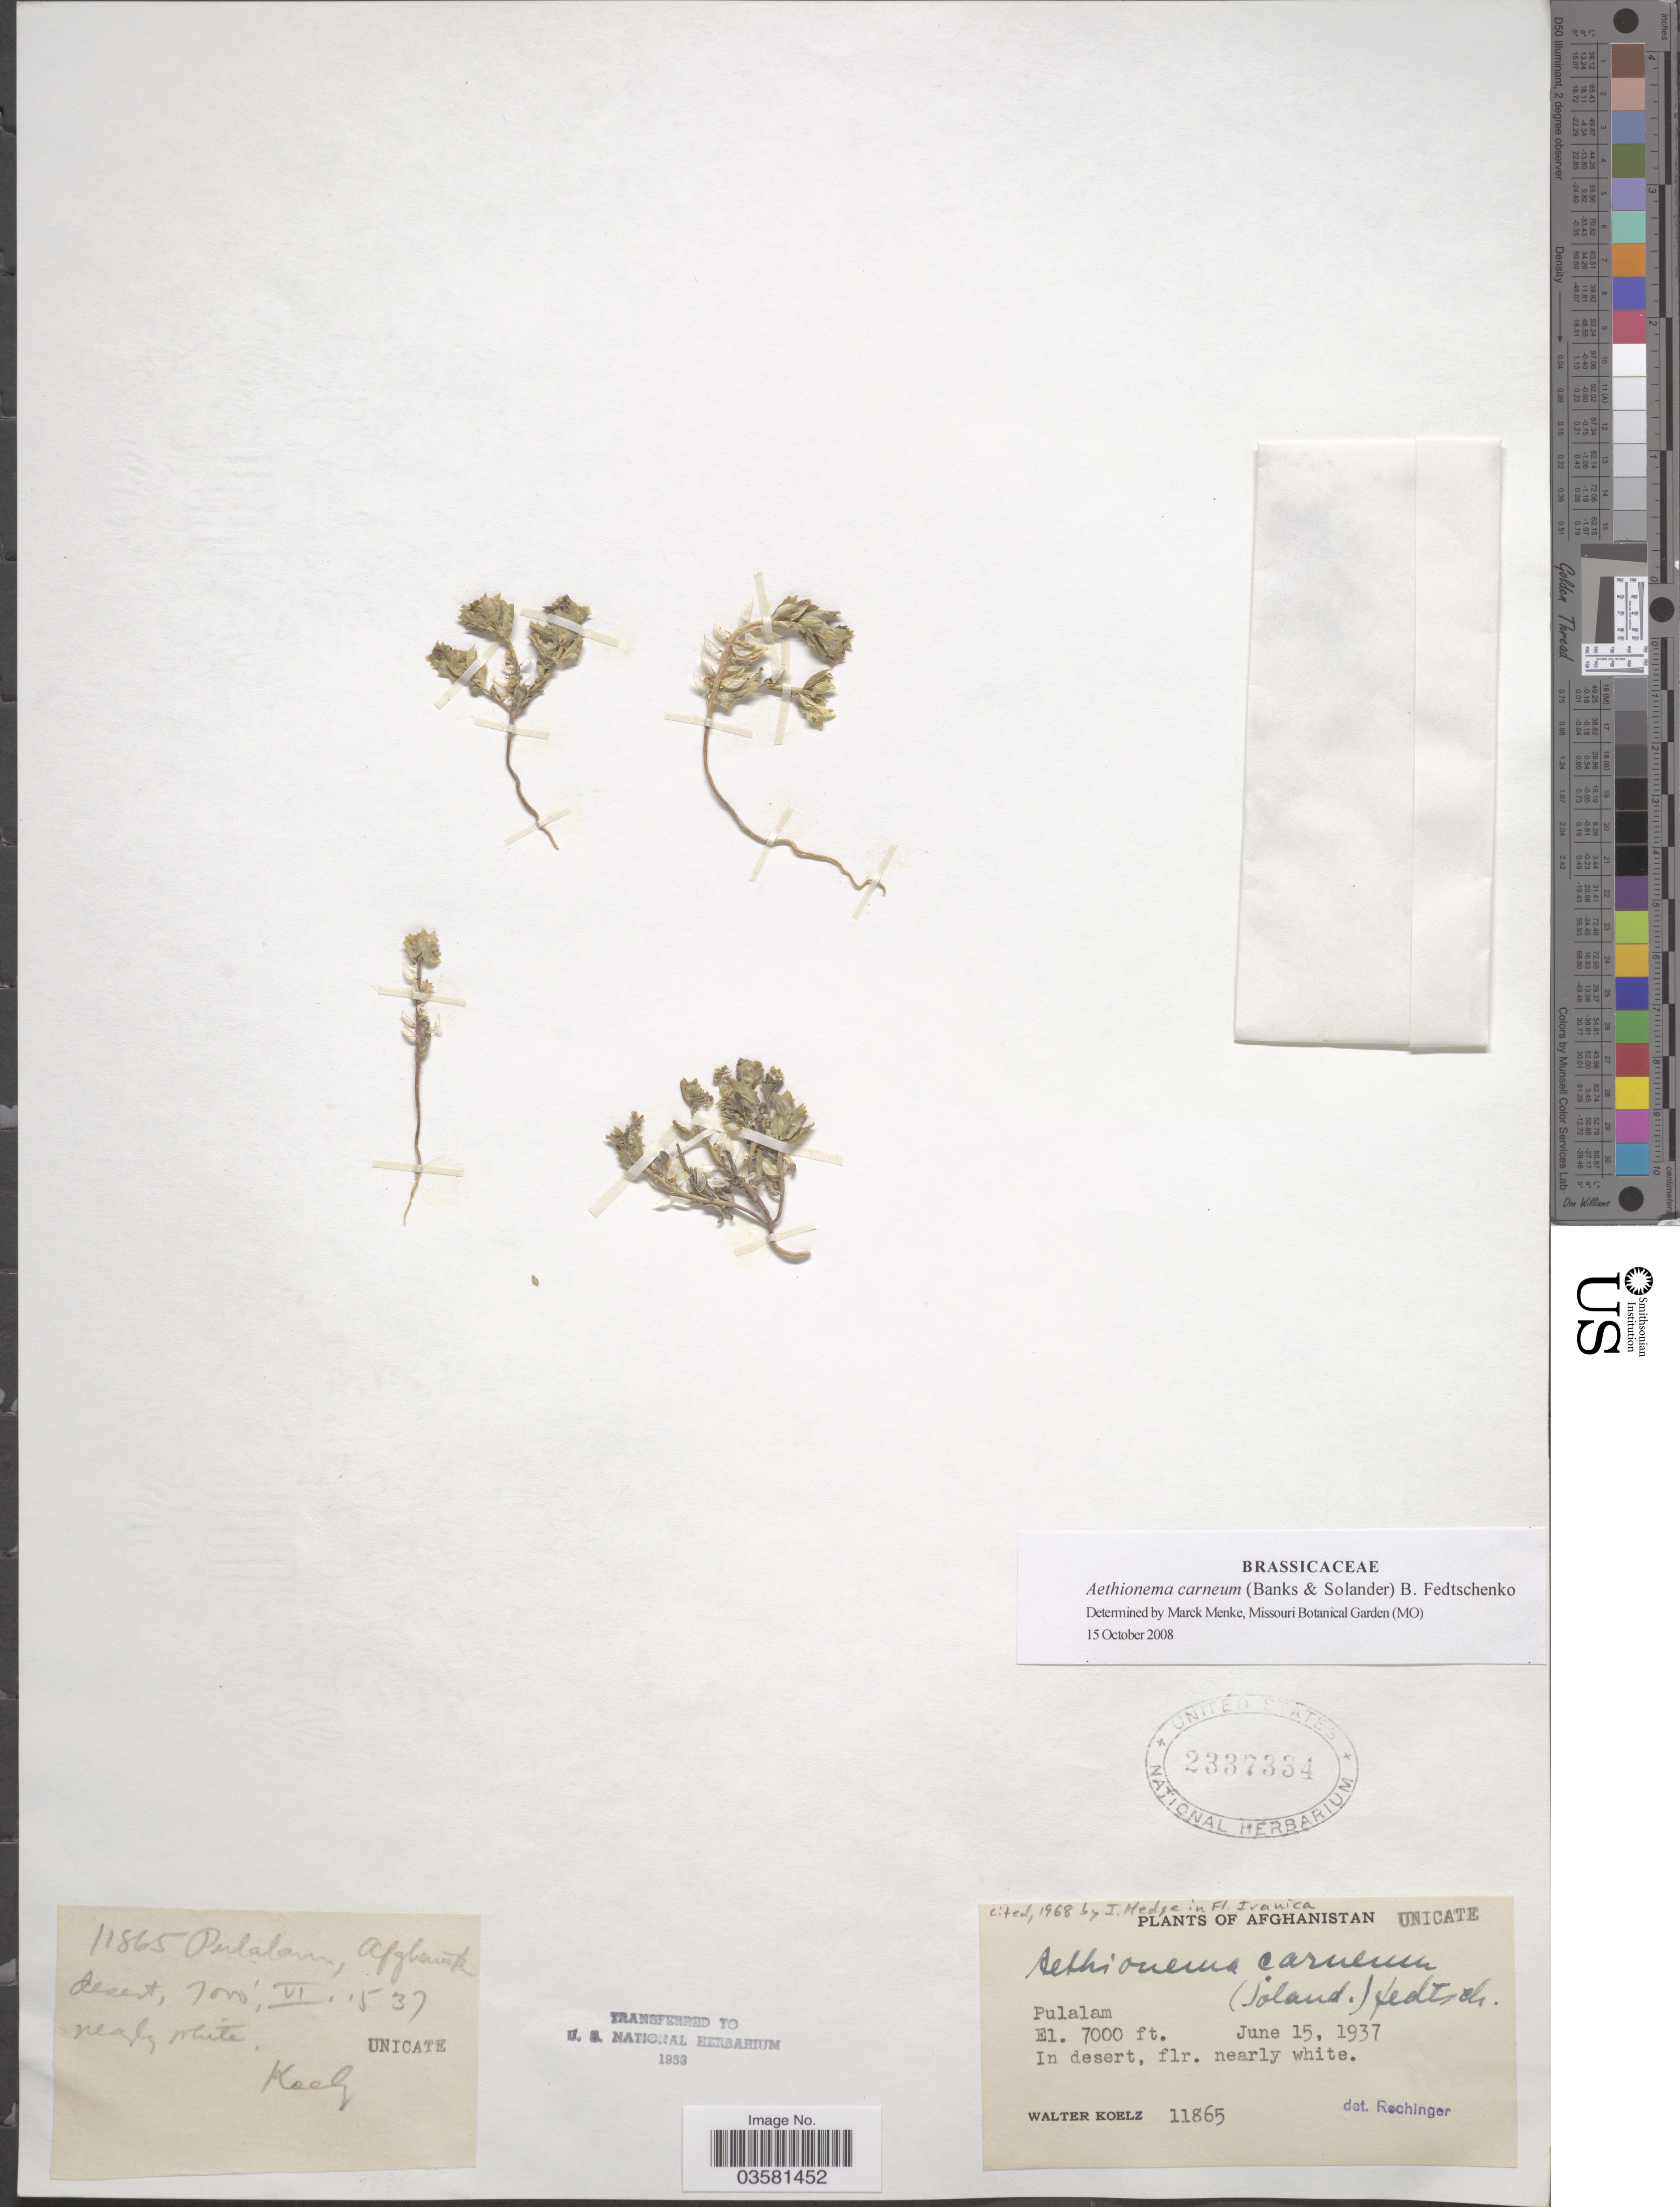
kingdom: Plantae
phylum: Tracheophyta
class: Magnoliopsida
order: Brassicales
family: Brassicaceae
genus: Aethionema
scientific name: Aethionema carneum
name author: B. Fedtsch.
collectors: W. N. Koelz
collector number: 11865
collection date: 1937-06-15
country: Afghanistan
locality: Pulalam.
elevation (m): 2134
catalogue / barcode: US 2337334